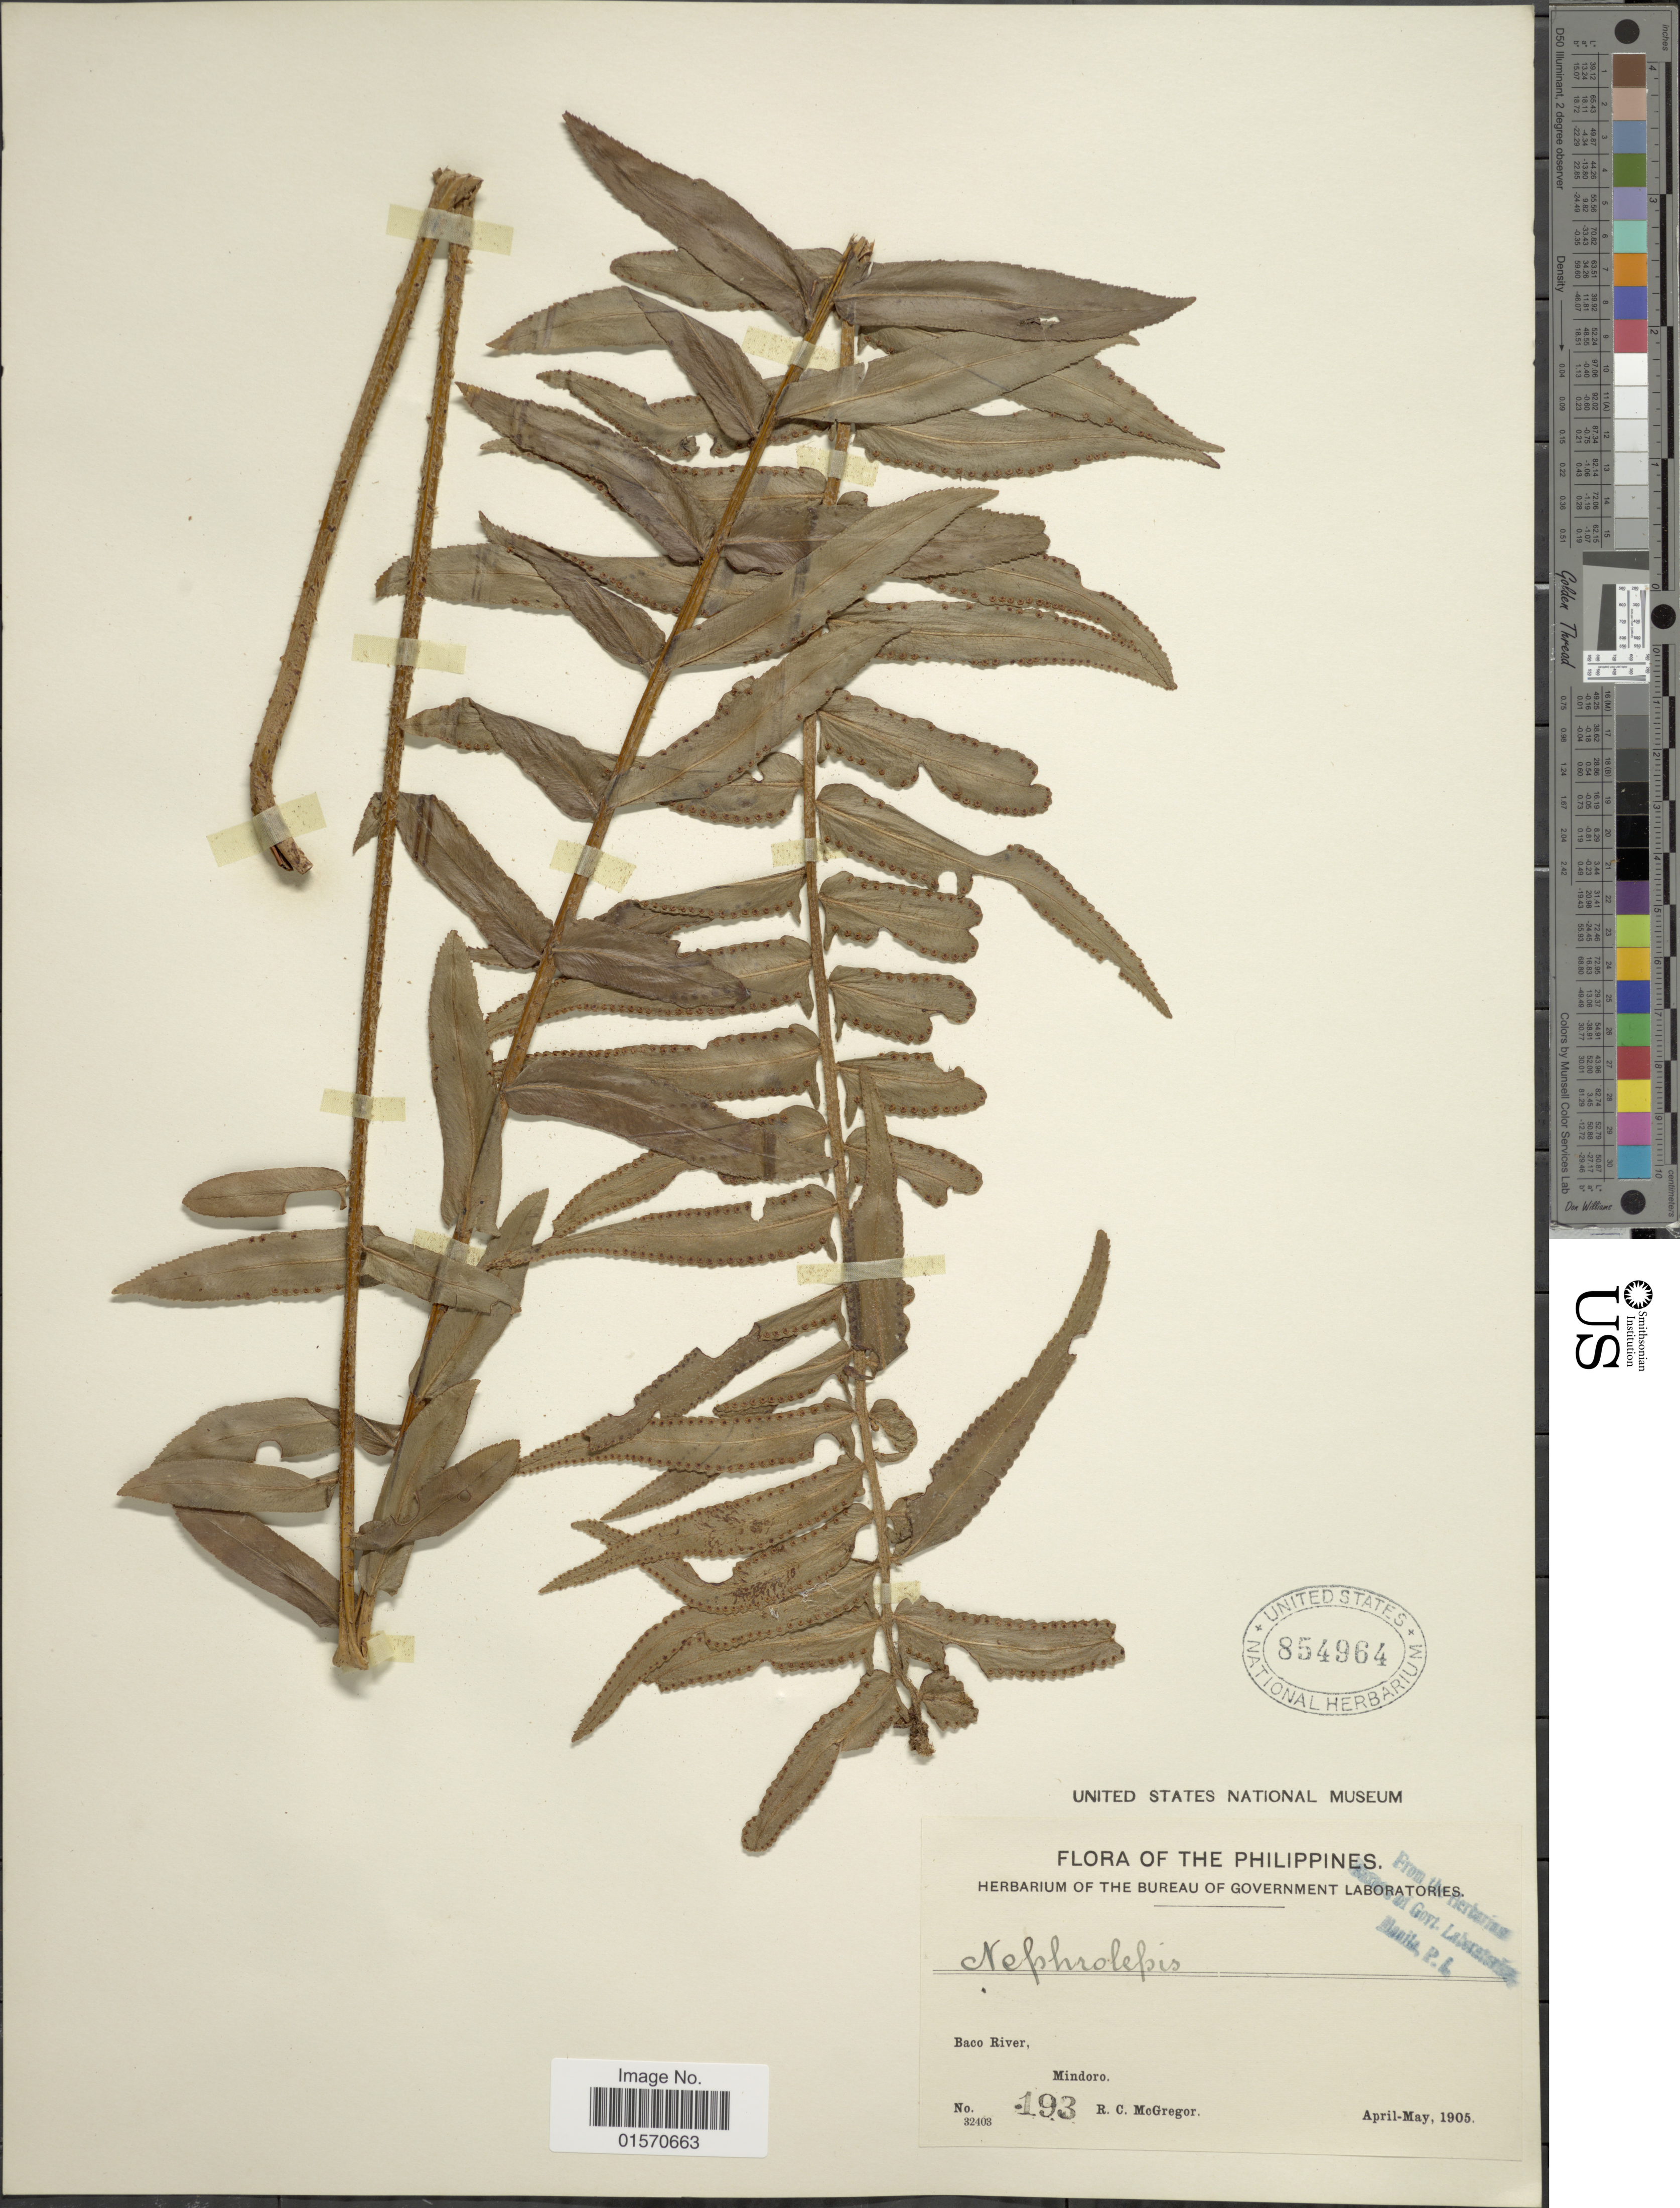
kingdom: Plantae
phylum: Tracheophyta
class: Polypodiopsida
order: Polypodiales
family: Nephrolepidaceae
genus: Nephrolepis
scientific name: Nephrolepis multiflora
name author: (Roxb.) F.M. Jarrett ex C.V. Morton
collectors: R. C. McGregor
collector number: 193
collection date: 1905-04/1905-05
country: Philippines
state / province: Mimaropa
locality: Baco River, Mindoro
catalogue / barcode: US 854964